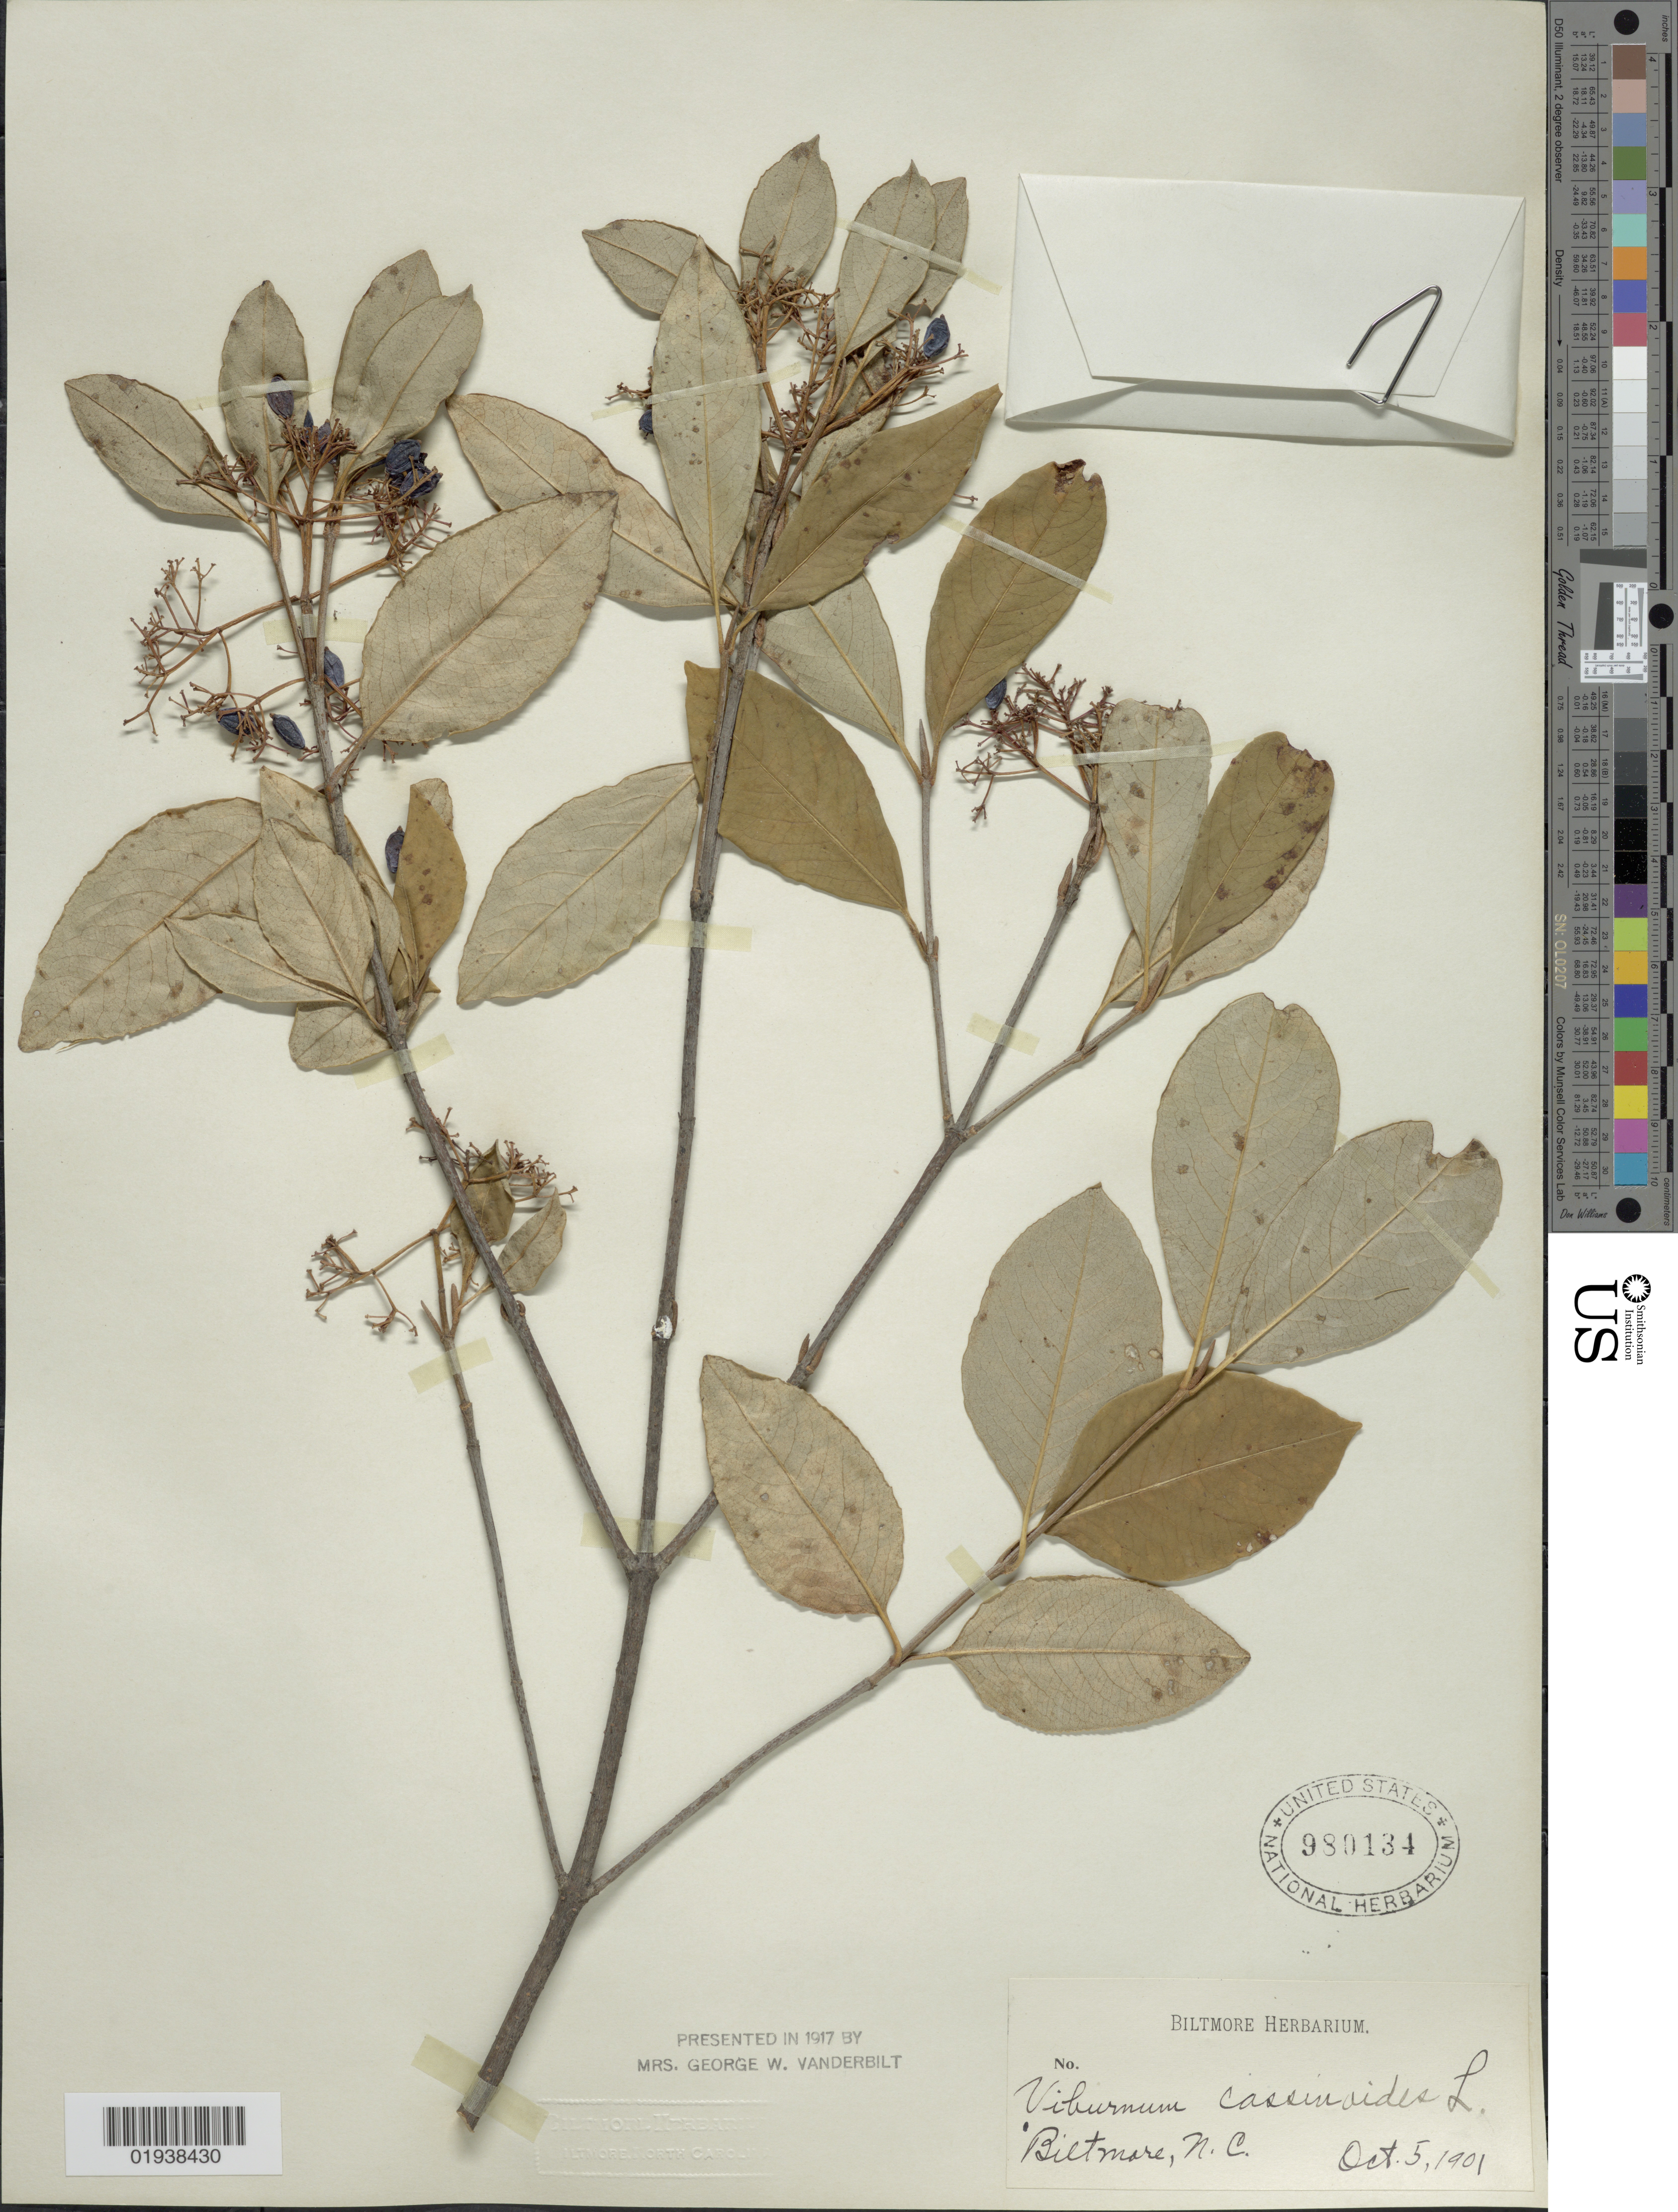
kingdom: Plantae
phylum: Tracheophyta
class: Magnoliopsida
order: Dipsacales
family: Viburnaceae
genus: Viburnum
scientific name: Viburnum cassinoides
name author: L.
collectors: ex herb. Biltmore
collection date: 1901-10-05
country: United States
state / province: North Carolina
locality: Biltmore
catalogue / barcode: US 980134